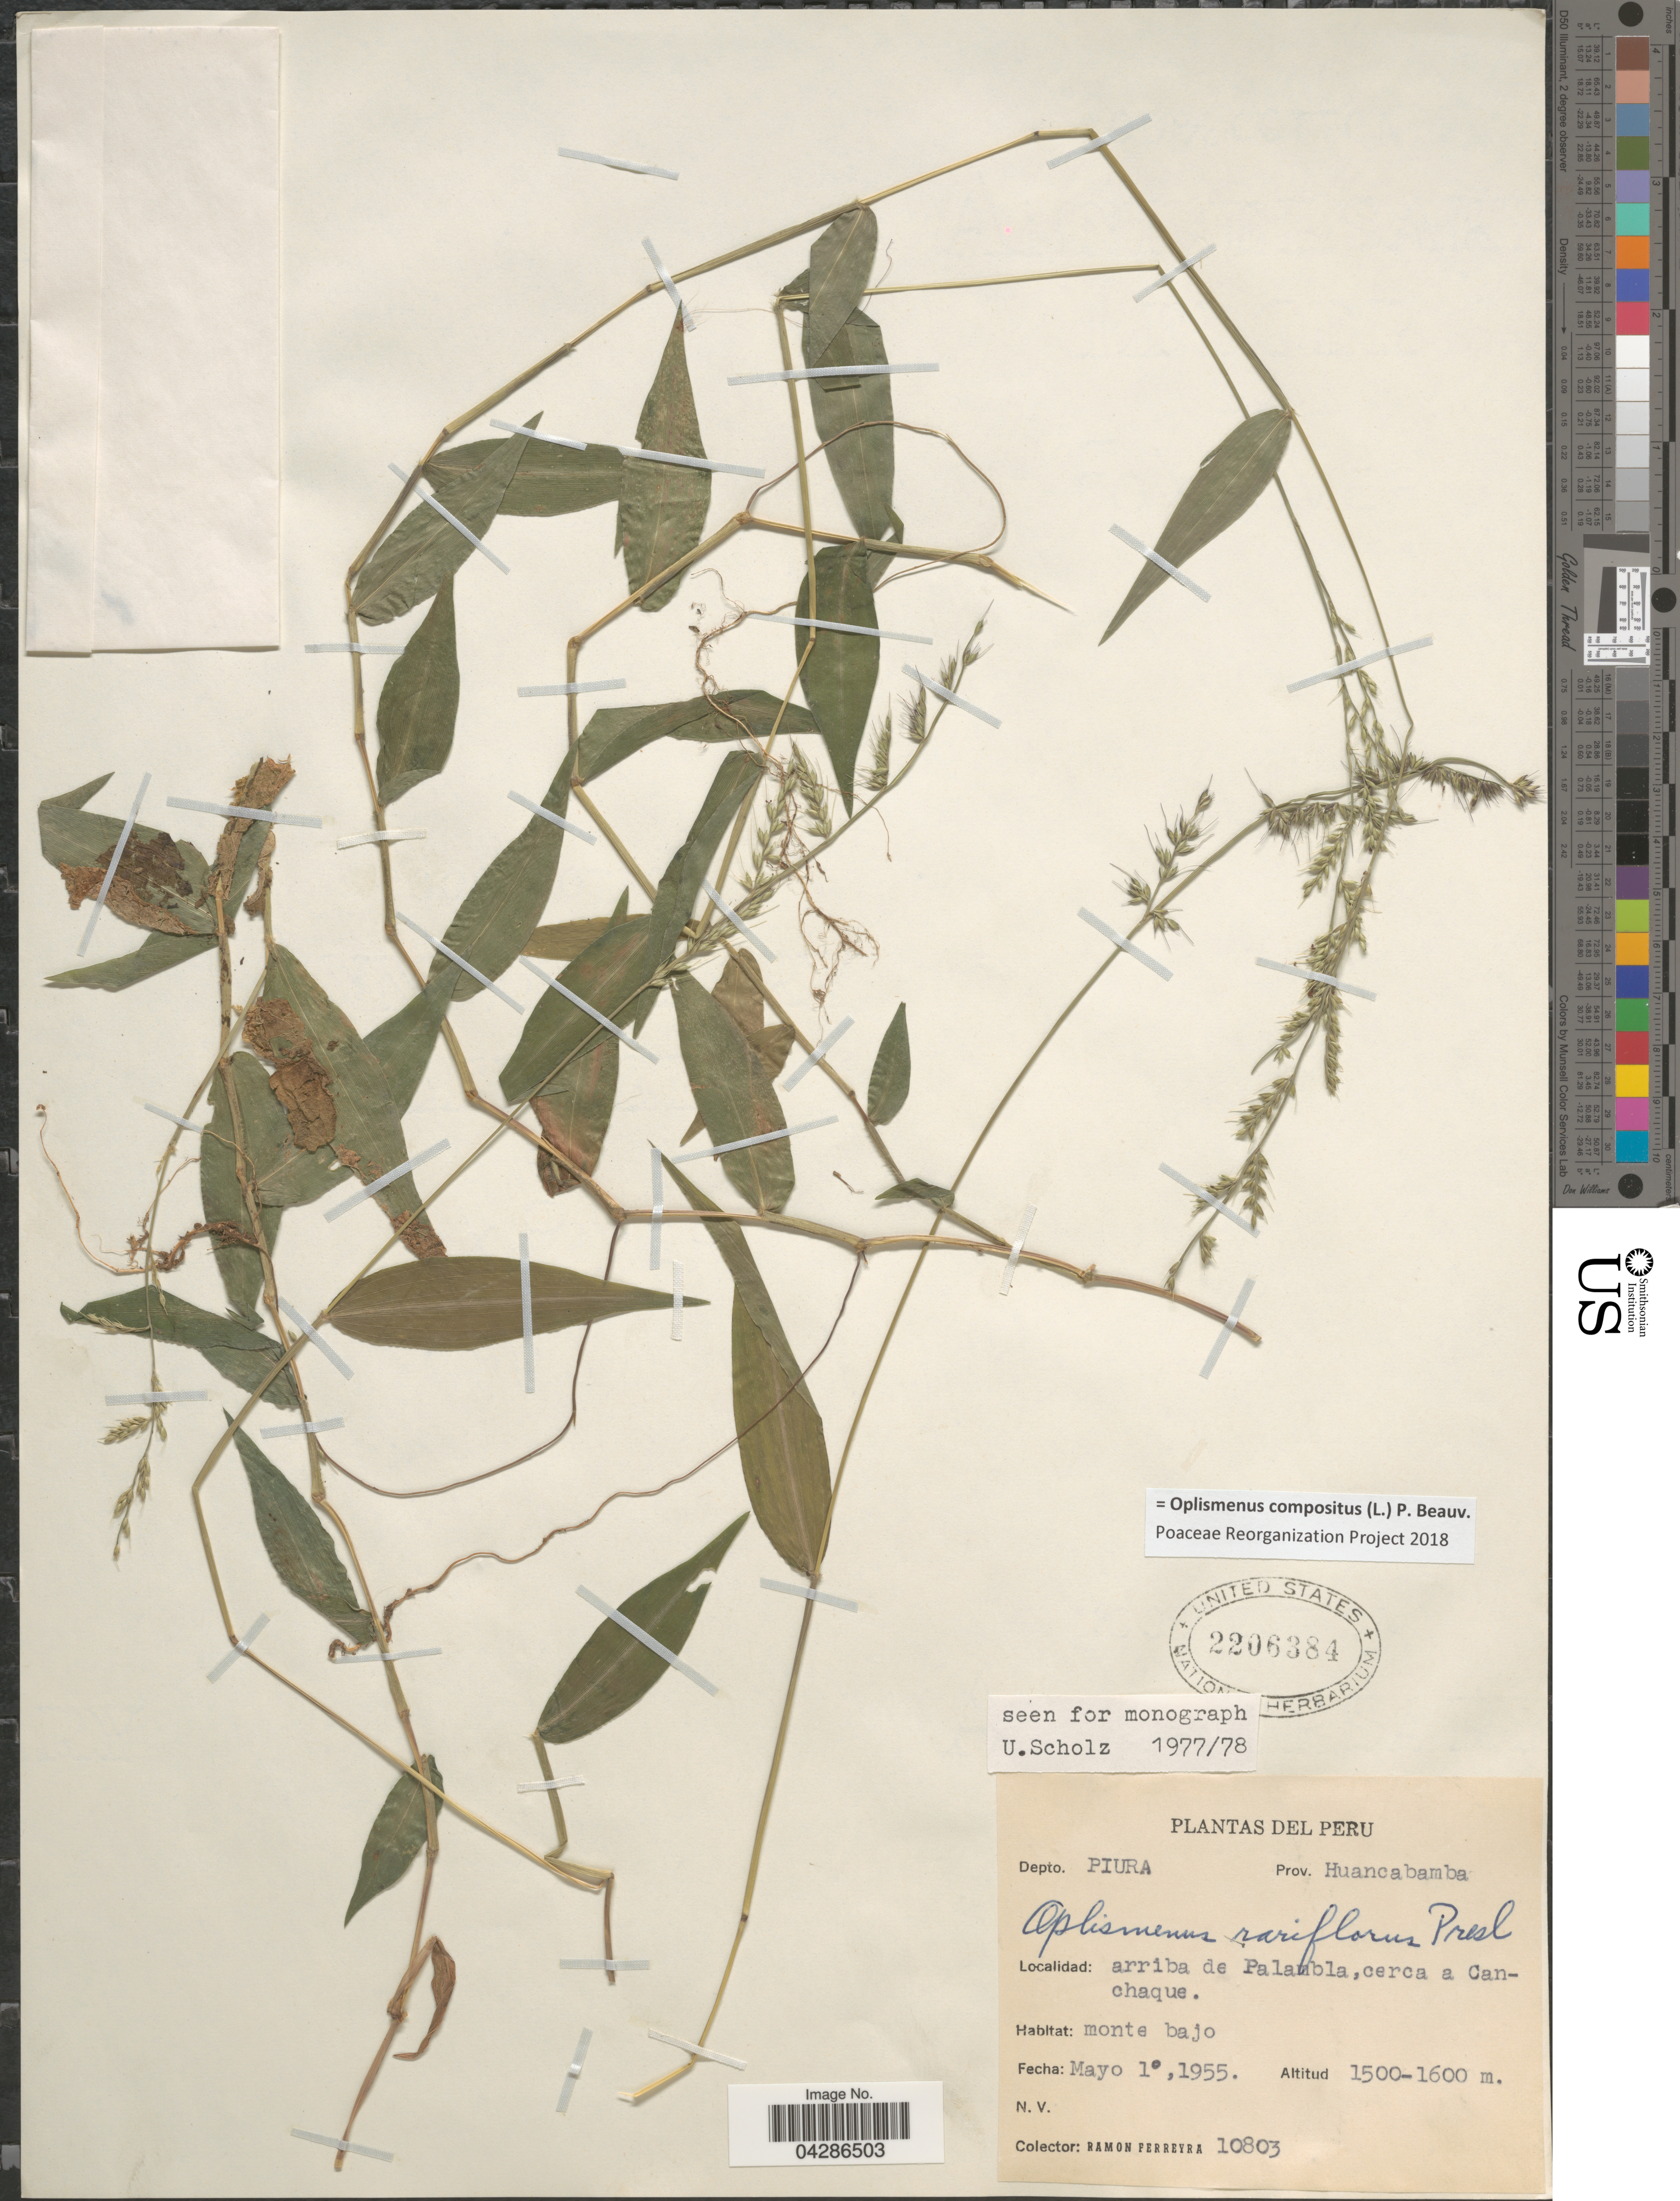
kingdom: Plantae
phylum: Tracheophyta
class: Liliopsida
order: Poales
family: Poaceae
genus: Oplismenus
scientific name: Oplismenus compositus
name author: (L.) P. Beauv.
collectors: R. A. Ferreyra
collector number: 10803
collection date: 1955-05-01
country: Peru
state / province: Piura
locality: Depto. Piura. Prov. Huancabamba. Arriba de Palambla, cerca a Canchaque.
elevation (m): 1500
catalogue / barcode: US 2206384